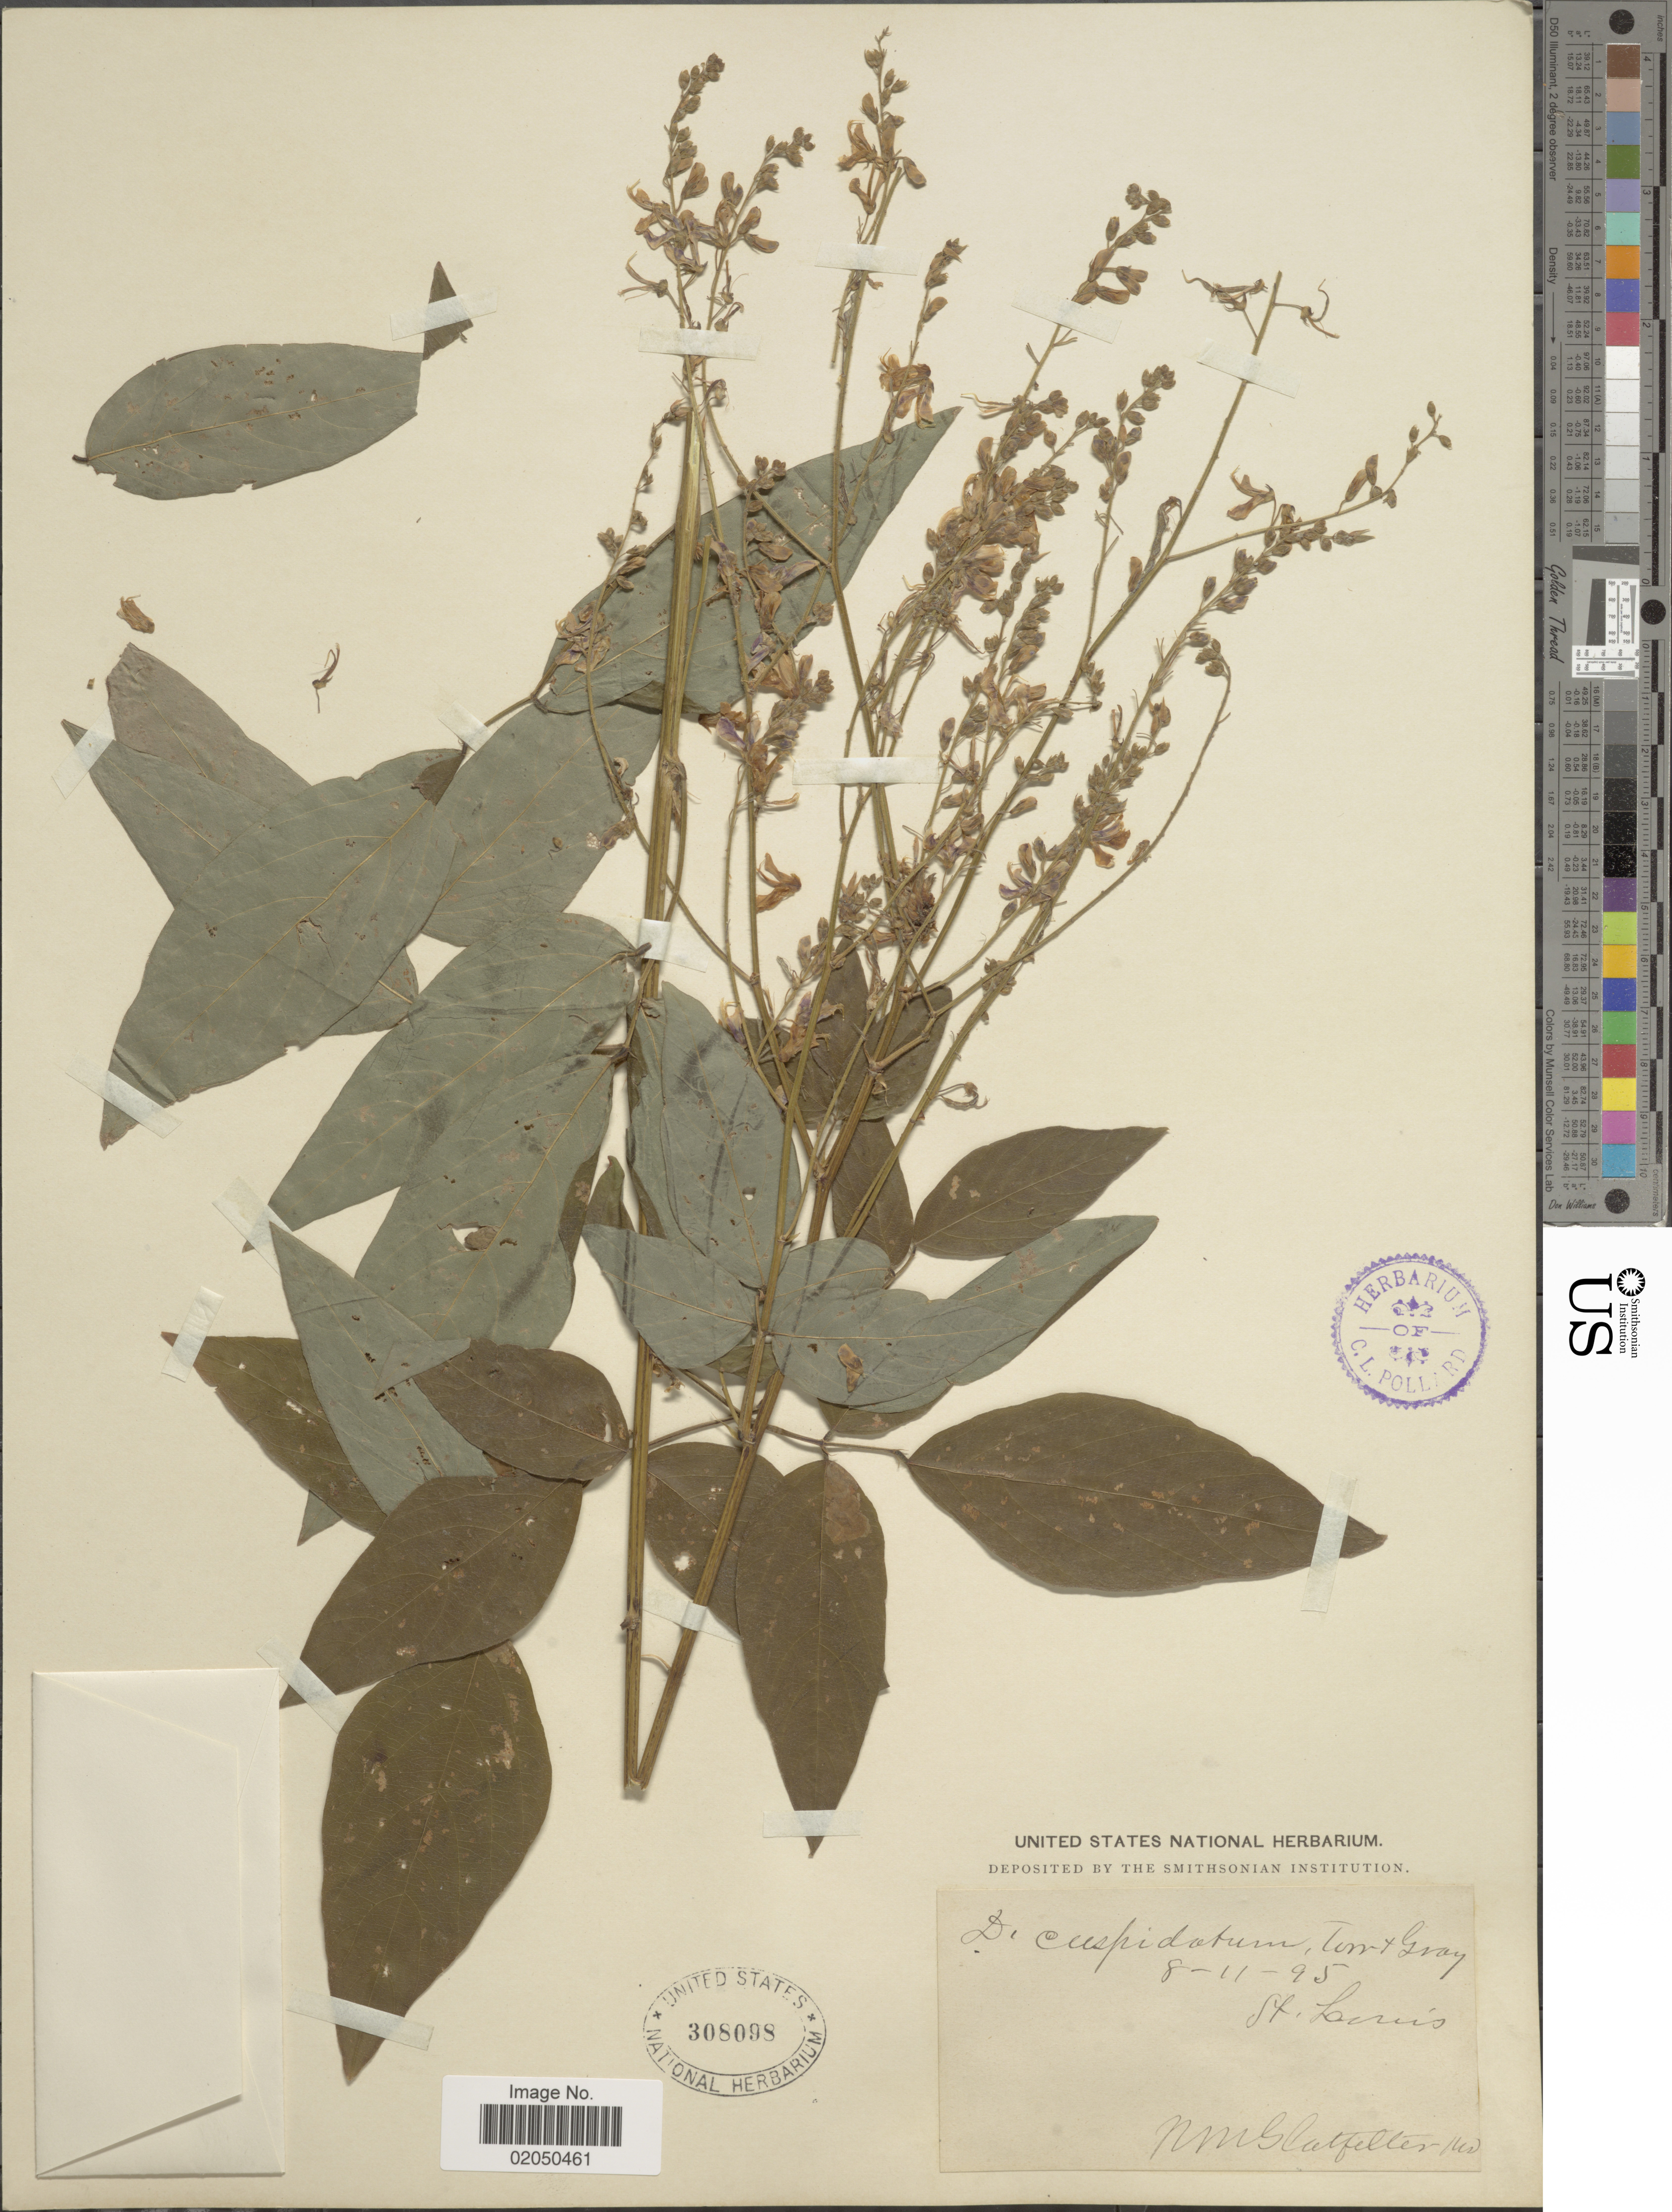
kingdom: Plantae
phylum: Tracheophyta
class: Magnoliopsida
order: Fabales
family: Fabaceae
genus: Desmodium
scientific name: Desmodium cuspidatum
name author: (Muhl. ex Willd.) Loudon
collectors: N. M. Glatfelter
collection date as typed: Transcribed d/m/y: 11/8/95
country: United States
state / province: Missouri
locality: St. Louis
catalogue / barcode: US 308098